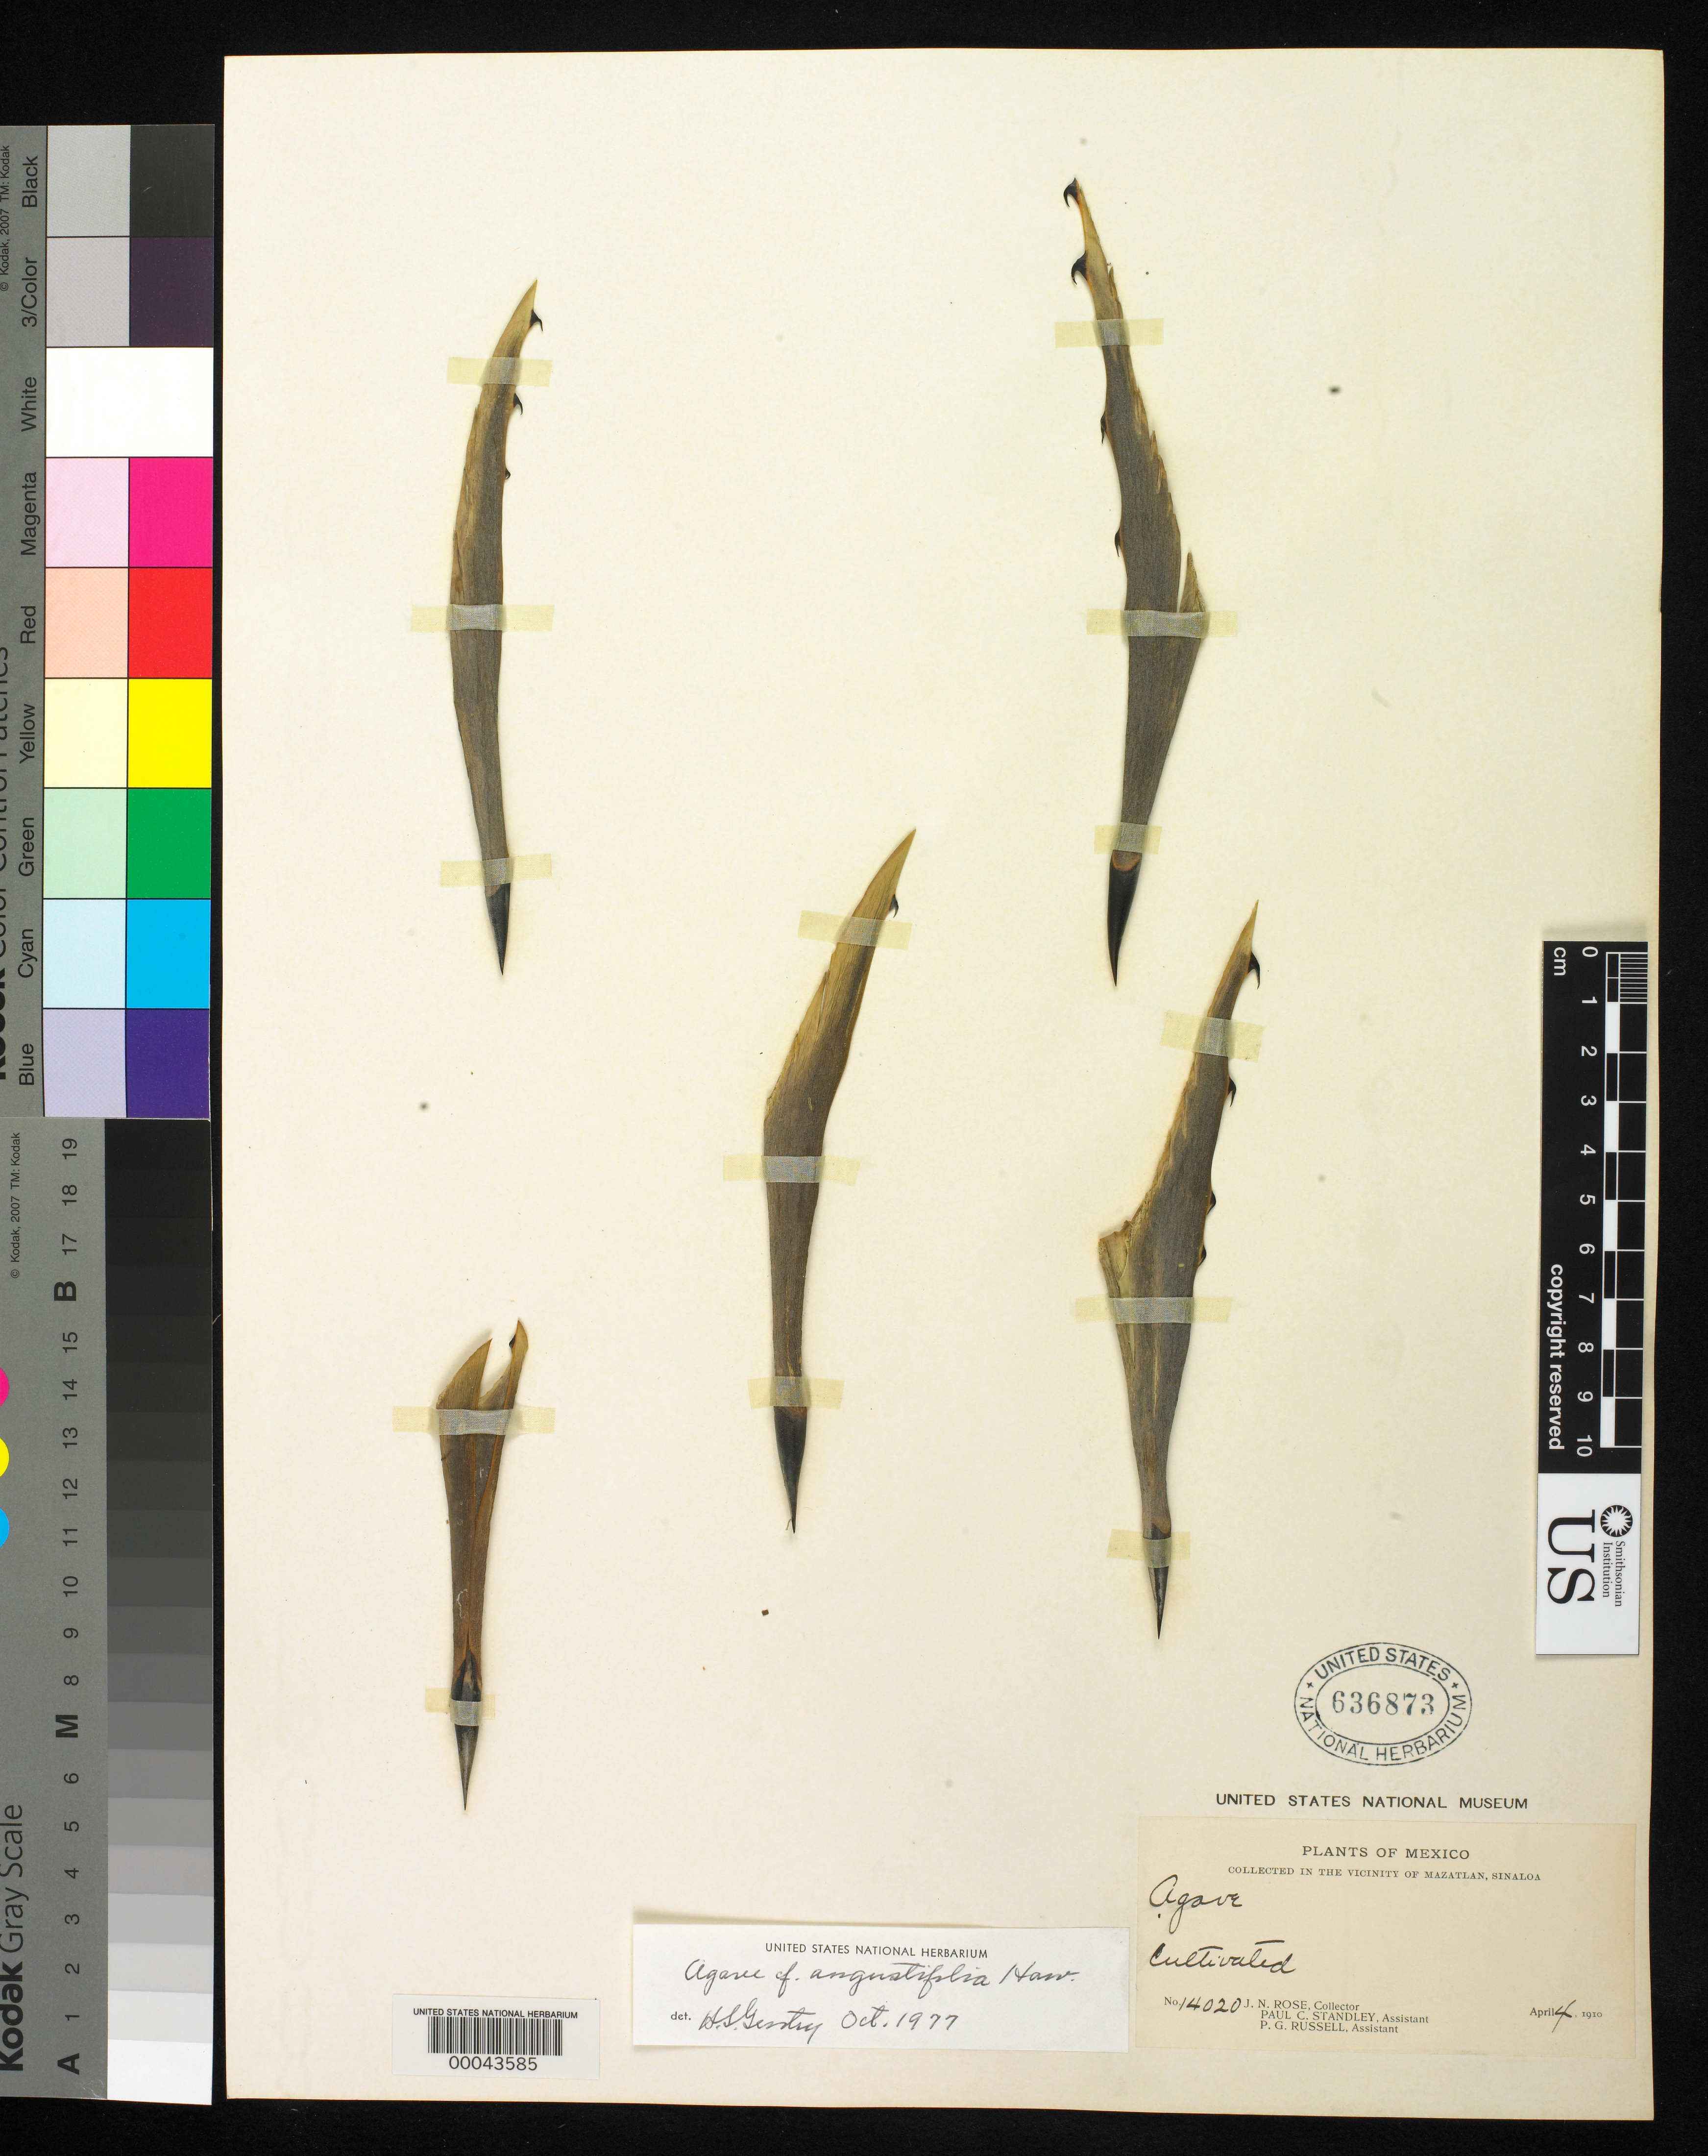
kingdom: Plantae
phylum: Tracheophyta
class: Liliopsida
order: Asparagales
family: Asparagaceae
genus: Agave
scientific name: Agave angustifolia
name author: Haw.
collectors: J. N. Rose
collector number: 14020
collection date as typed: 04 Apr 1910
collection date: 1910-04-04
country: Mexico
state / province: Sinaloa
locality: In the vicinity of Mazatlan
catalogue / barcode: US 636873